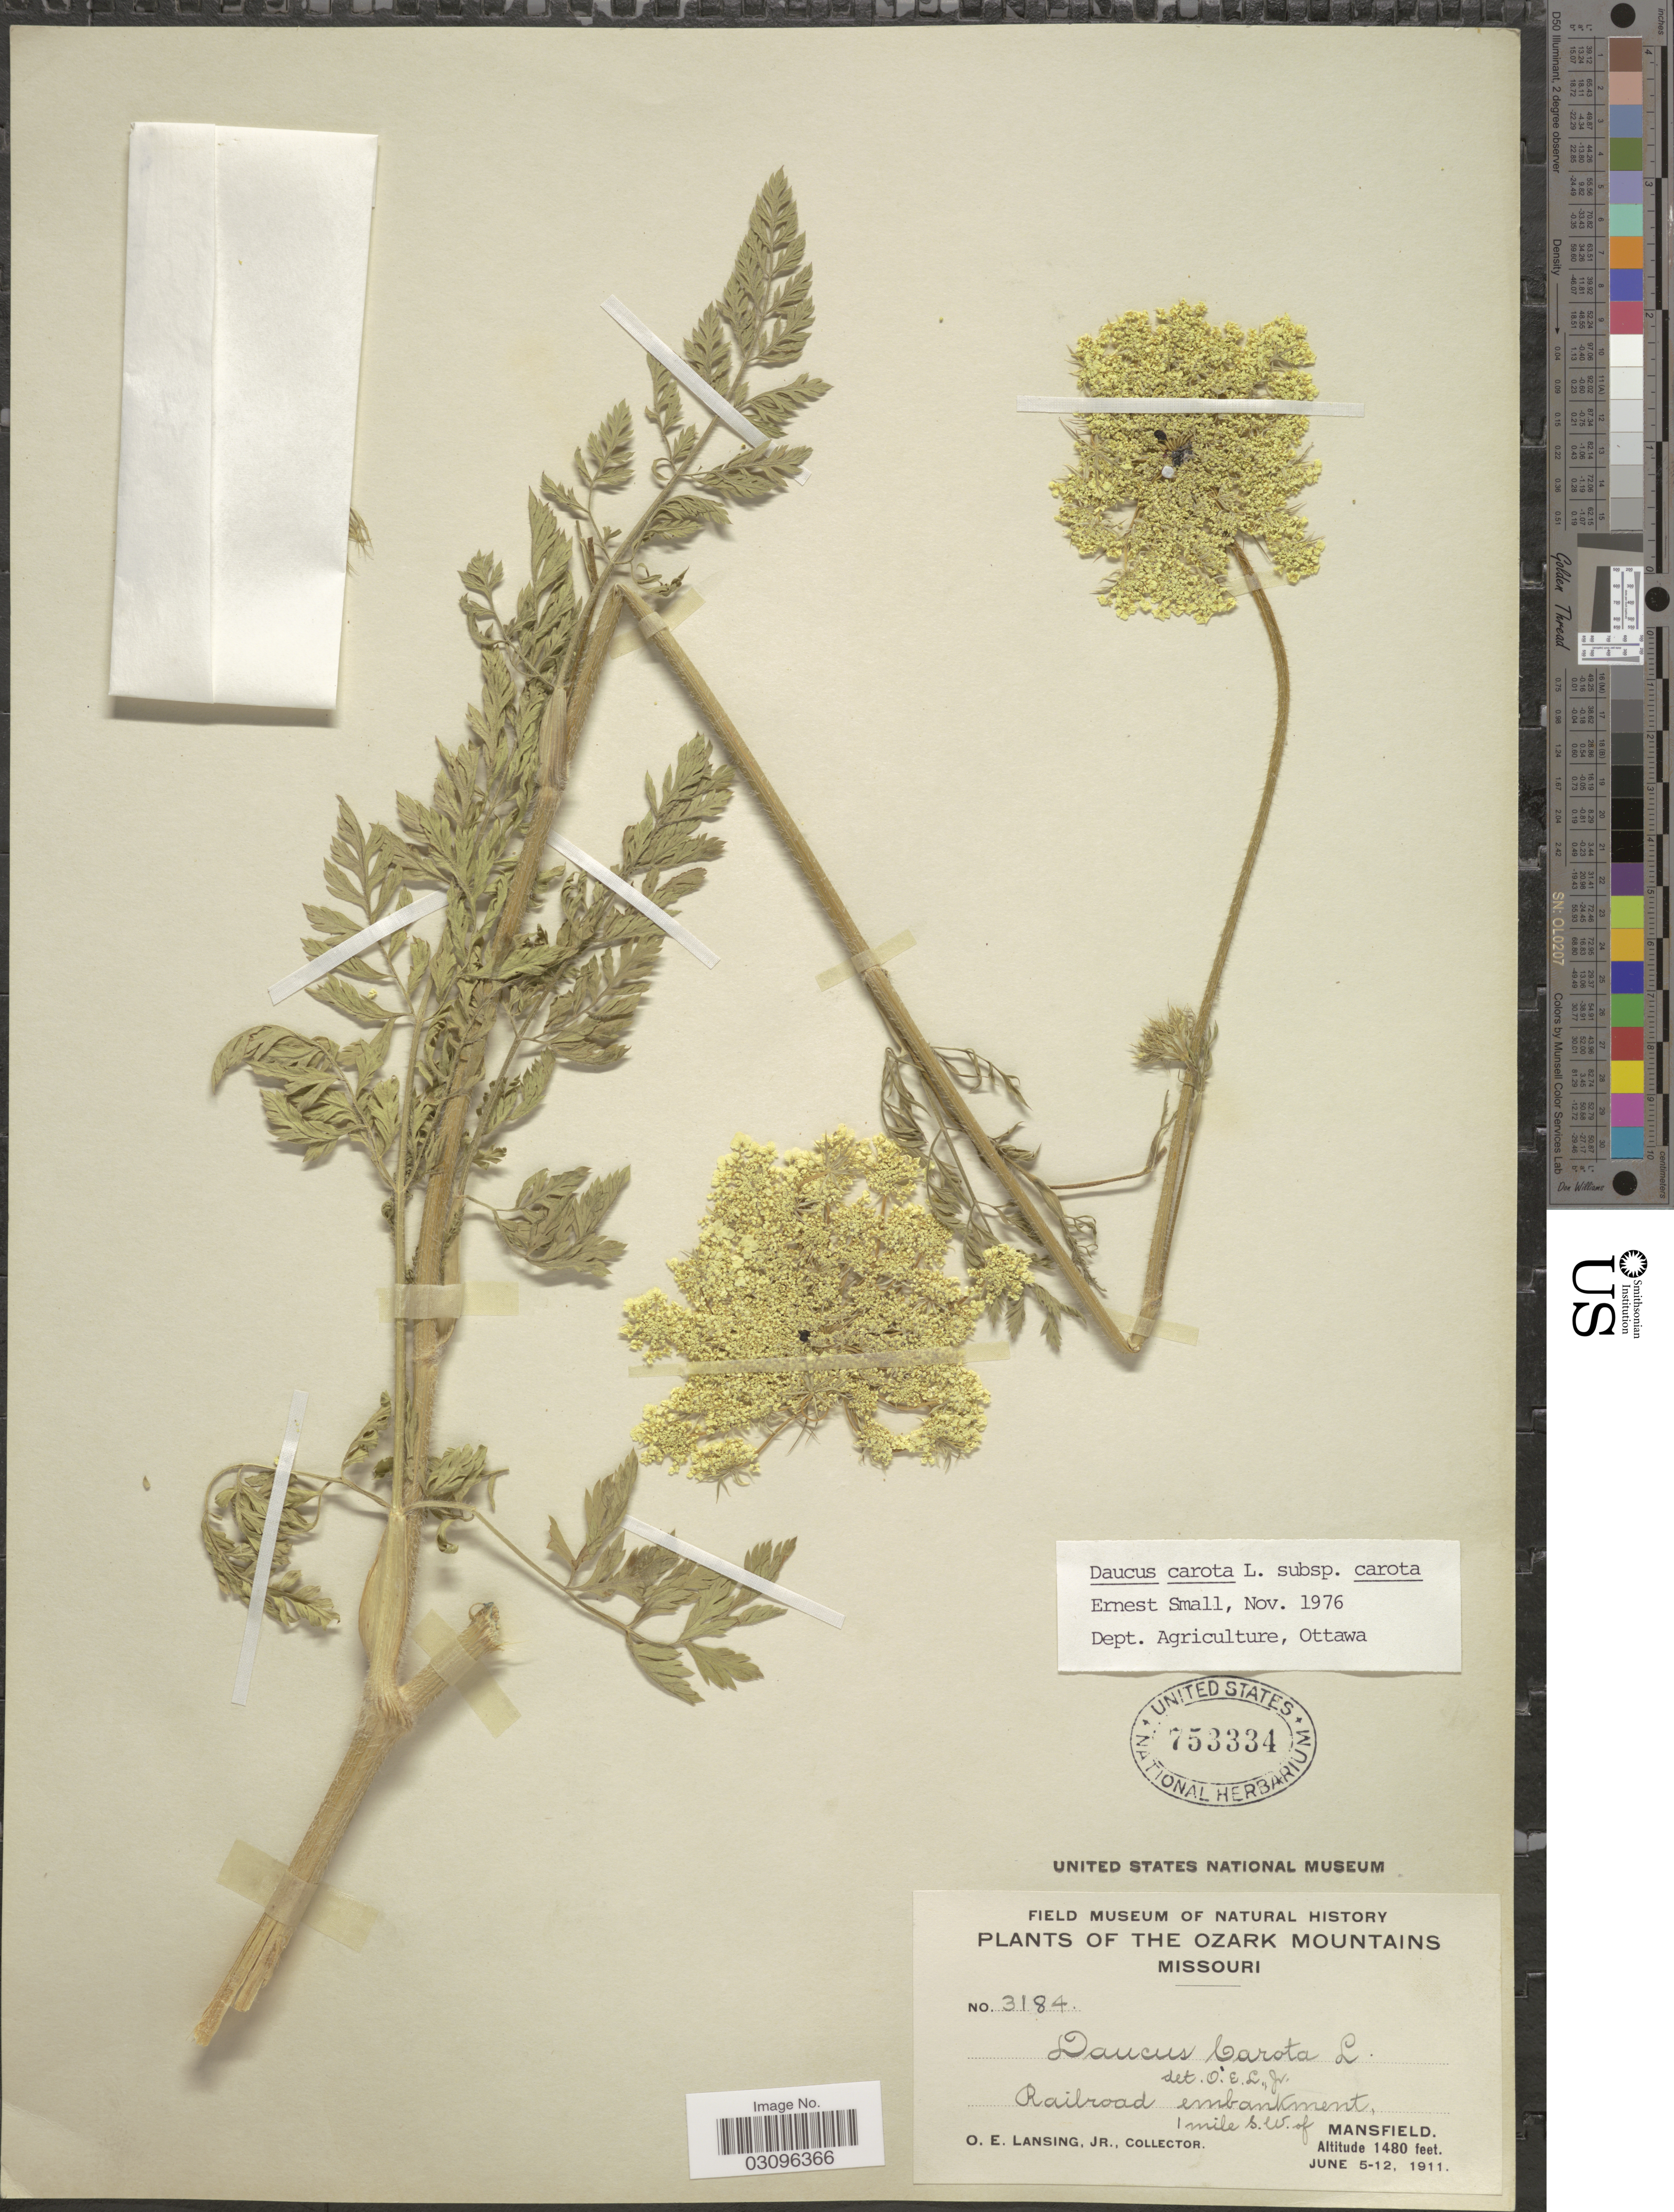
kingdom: Plantae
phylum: Tracheophyta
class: Magnoliopsida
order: Apiales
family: Apiaceae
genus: Daucus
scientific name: Daucus carota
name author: L.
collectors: O. E. Lansing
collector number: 3184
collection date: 1911-06-05/1911-06-12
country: United States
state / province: Missouri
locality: Ozark Mountains. Railroad embankment, 1 mile S.W. of Mansfield.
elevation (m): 451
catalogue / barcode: US 753334